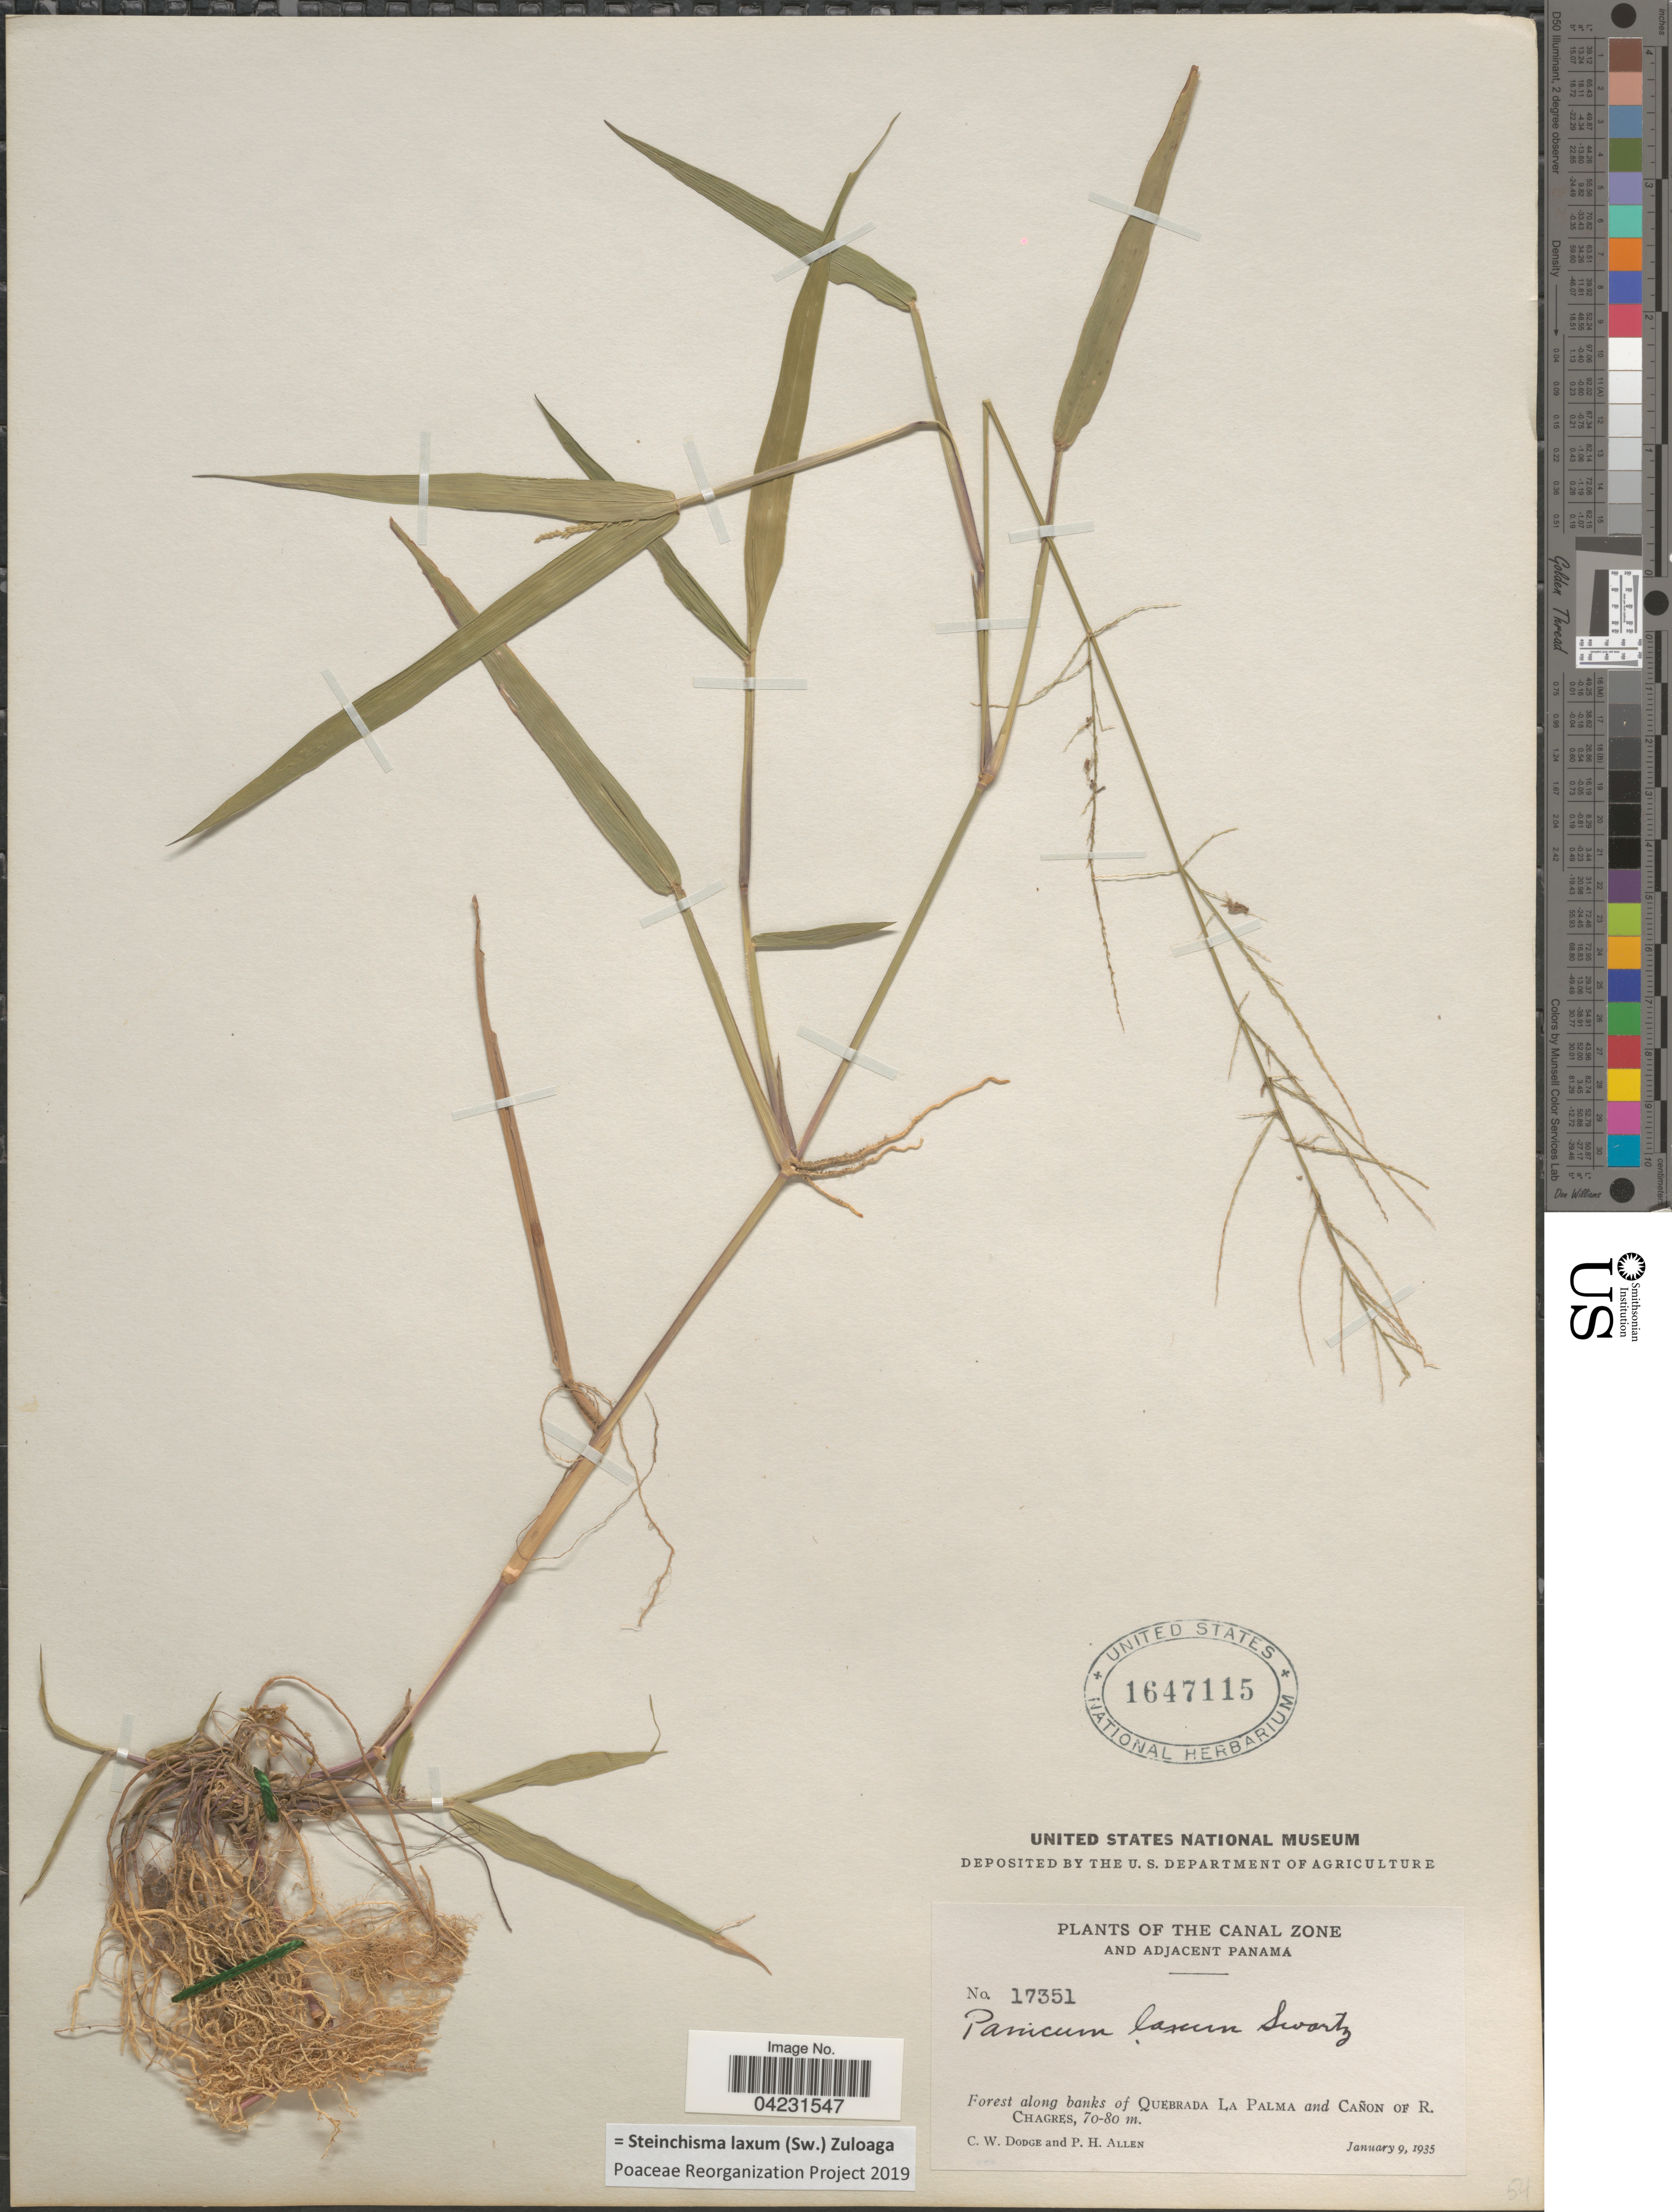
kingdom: Plantae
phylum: Tracheophyta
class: Liliopsida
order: Poales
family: Poaceae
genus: Steinchisma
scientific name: Steinchisma laxum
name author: (Sw.) Zuloaga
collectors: C. Dodge & P. H. Allen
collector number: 17351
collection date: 1935-01-09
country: Panama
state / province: Panamá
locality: Canal Zone and Adjacent Panama. Forest along banks of Quebrada La Palma and Cañon of R. Chagres.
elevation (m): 70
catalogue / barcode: US 1647115